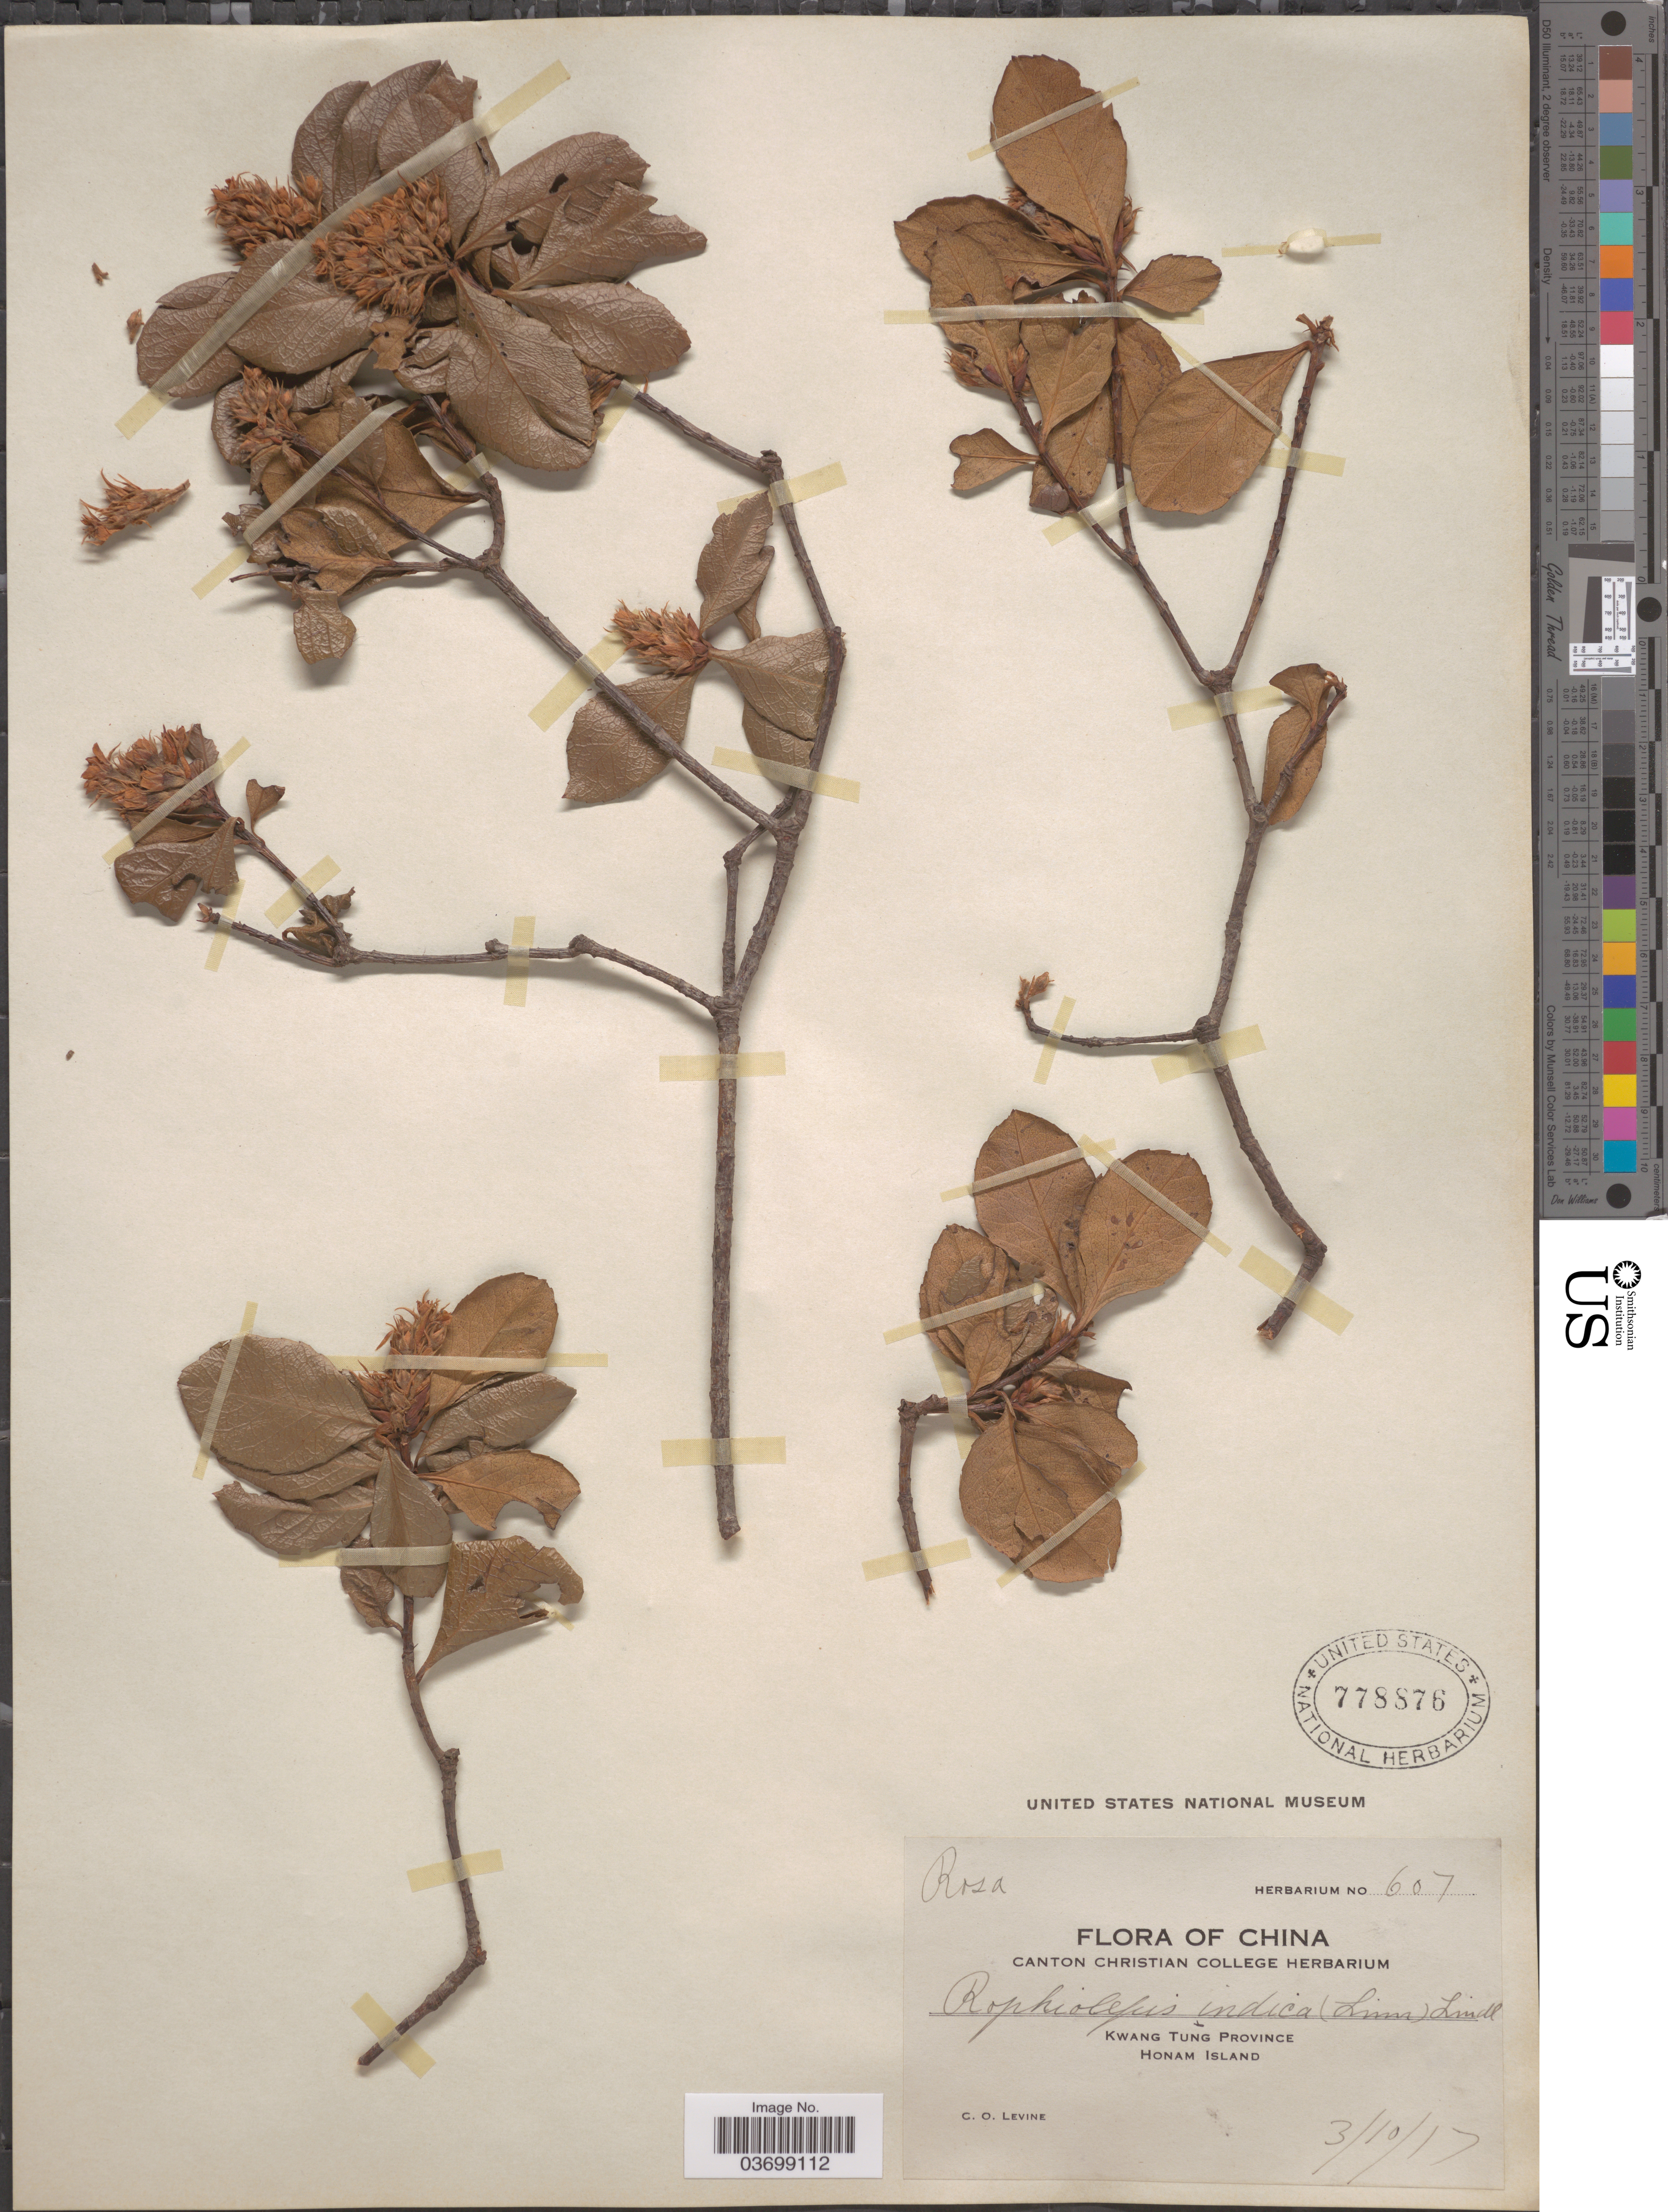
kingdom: Plantae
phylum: Tracheophyta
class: Magnoliopsida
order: Rosales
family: Rosaceae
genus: Rhaphiolepis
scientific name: Rhaphiolepis indica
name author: (L.) Lindl.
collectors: C. O. Levine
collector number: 607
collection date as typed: Transcribed d/m/y: 3/10/17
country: China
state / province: Guangdong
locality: Kwang Tung Province. Honam Island.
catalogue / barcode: US 778876